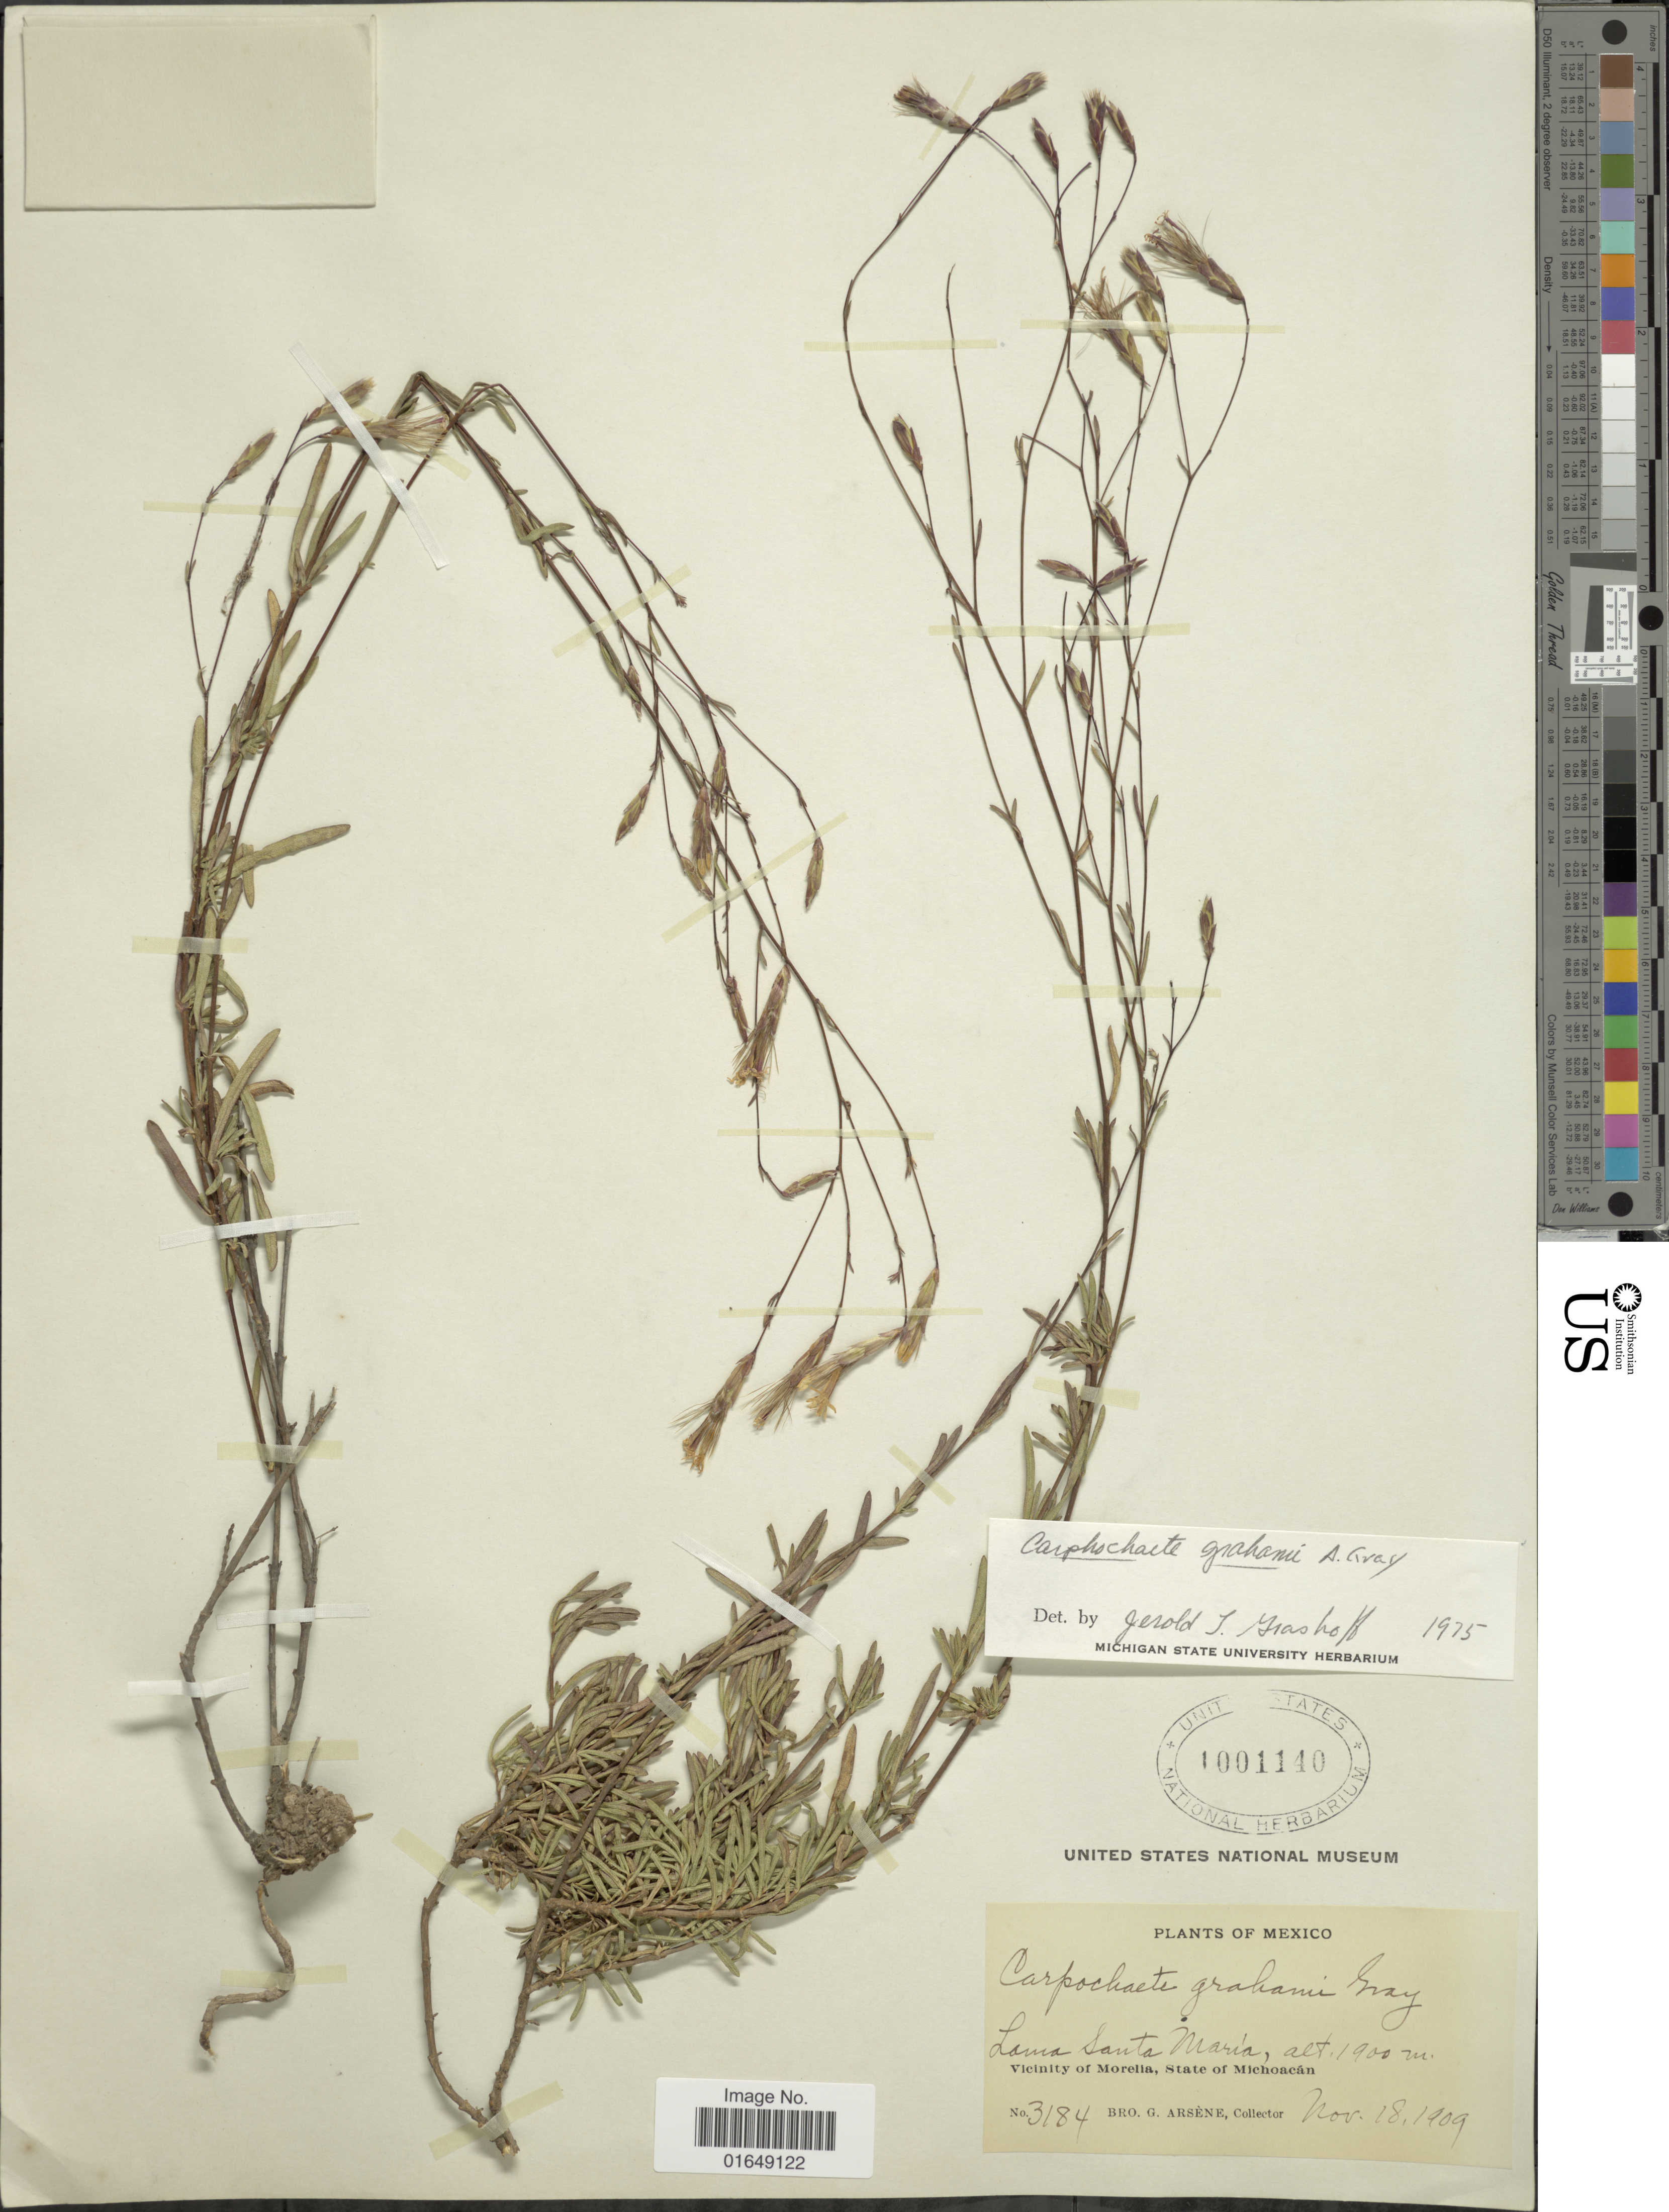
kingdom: Plantae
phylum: Tracheophyta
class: Magnoliopsida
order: Asterales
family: Asteraceae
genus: Carphochaete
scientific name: Carphochaete grahamii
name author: A. Gray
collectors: Bro. G. Arsène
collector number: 3184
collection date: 1909-11-18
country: Mexico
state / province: Michoacán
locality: Loma Santa Maria, vicinity of Morelia.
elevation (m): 1900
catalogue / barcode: US 1001140